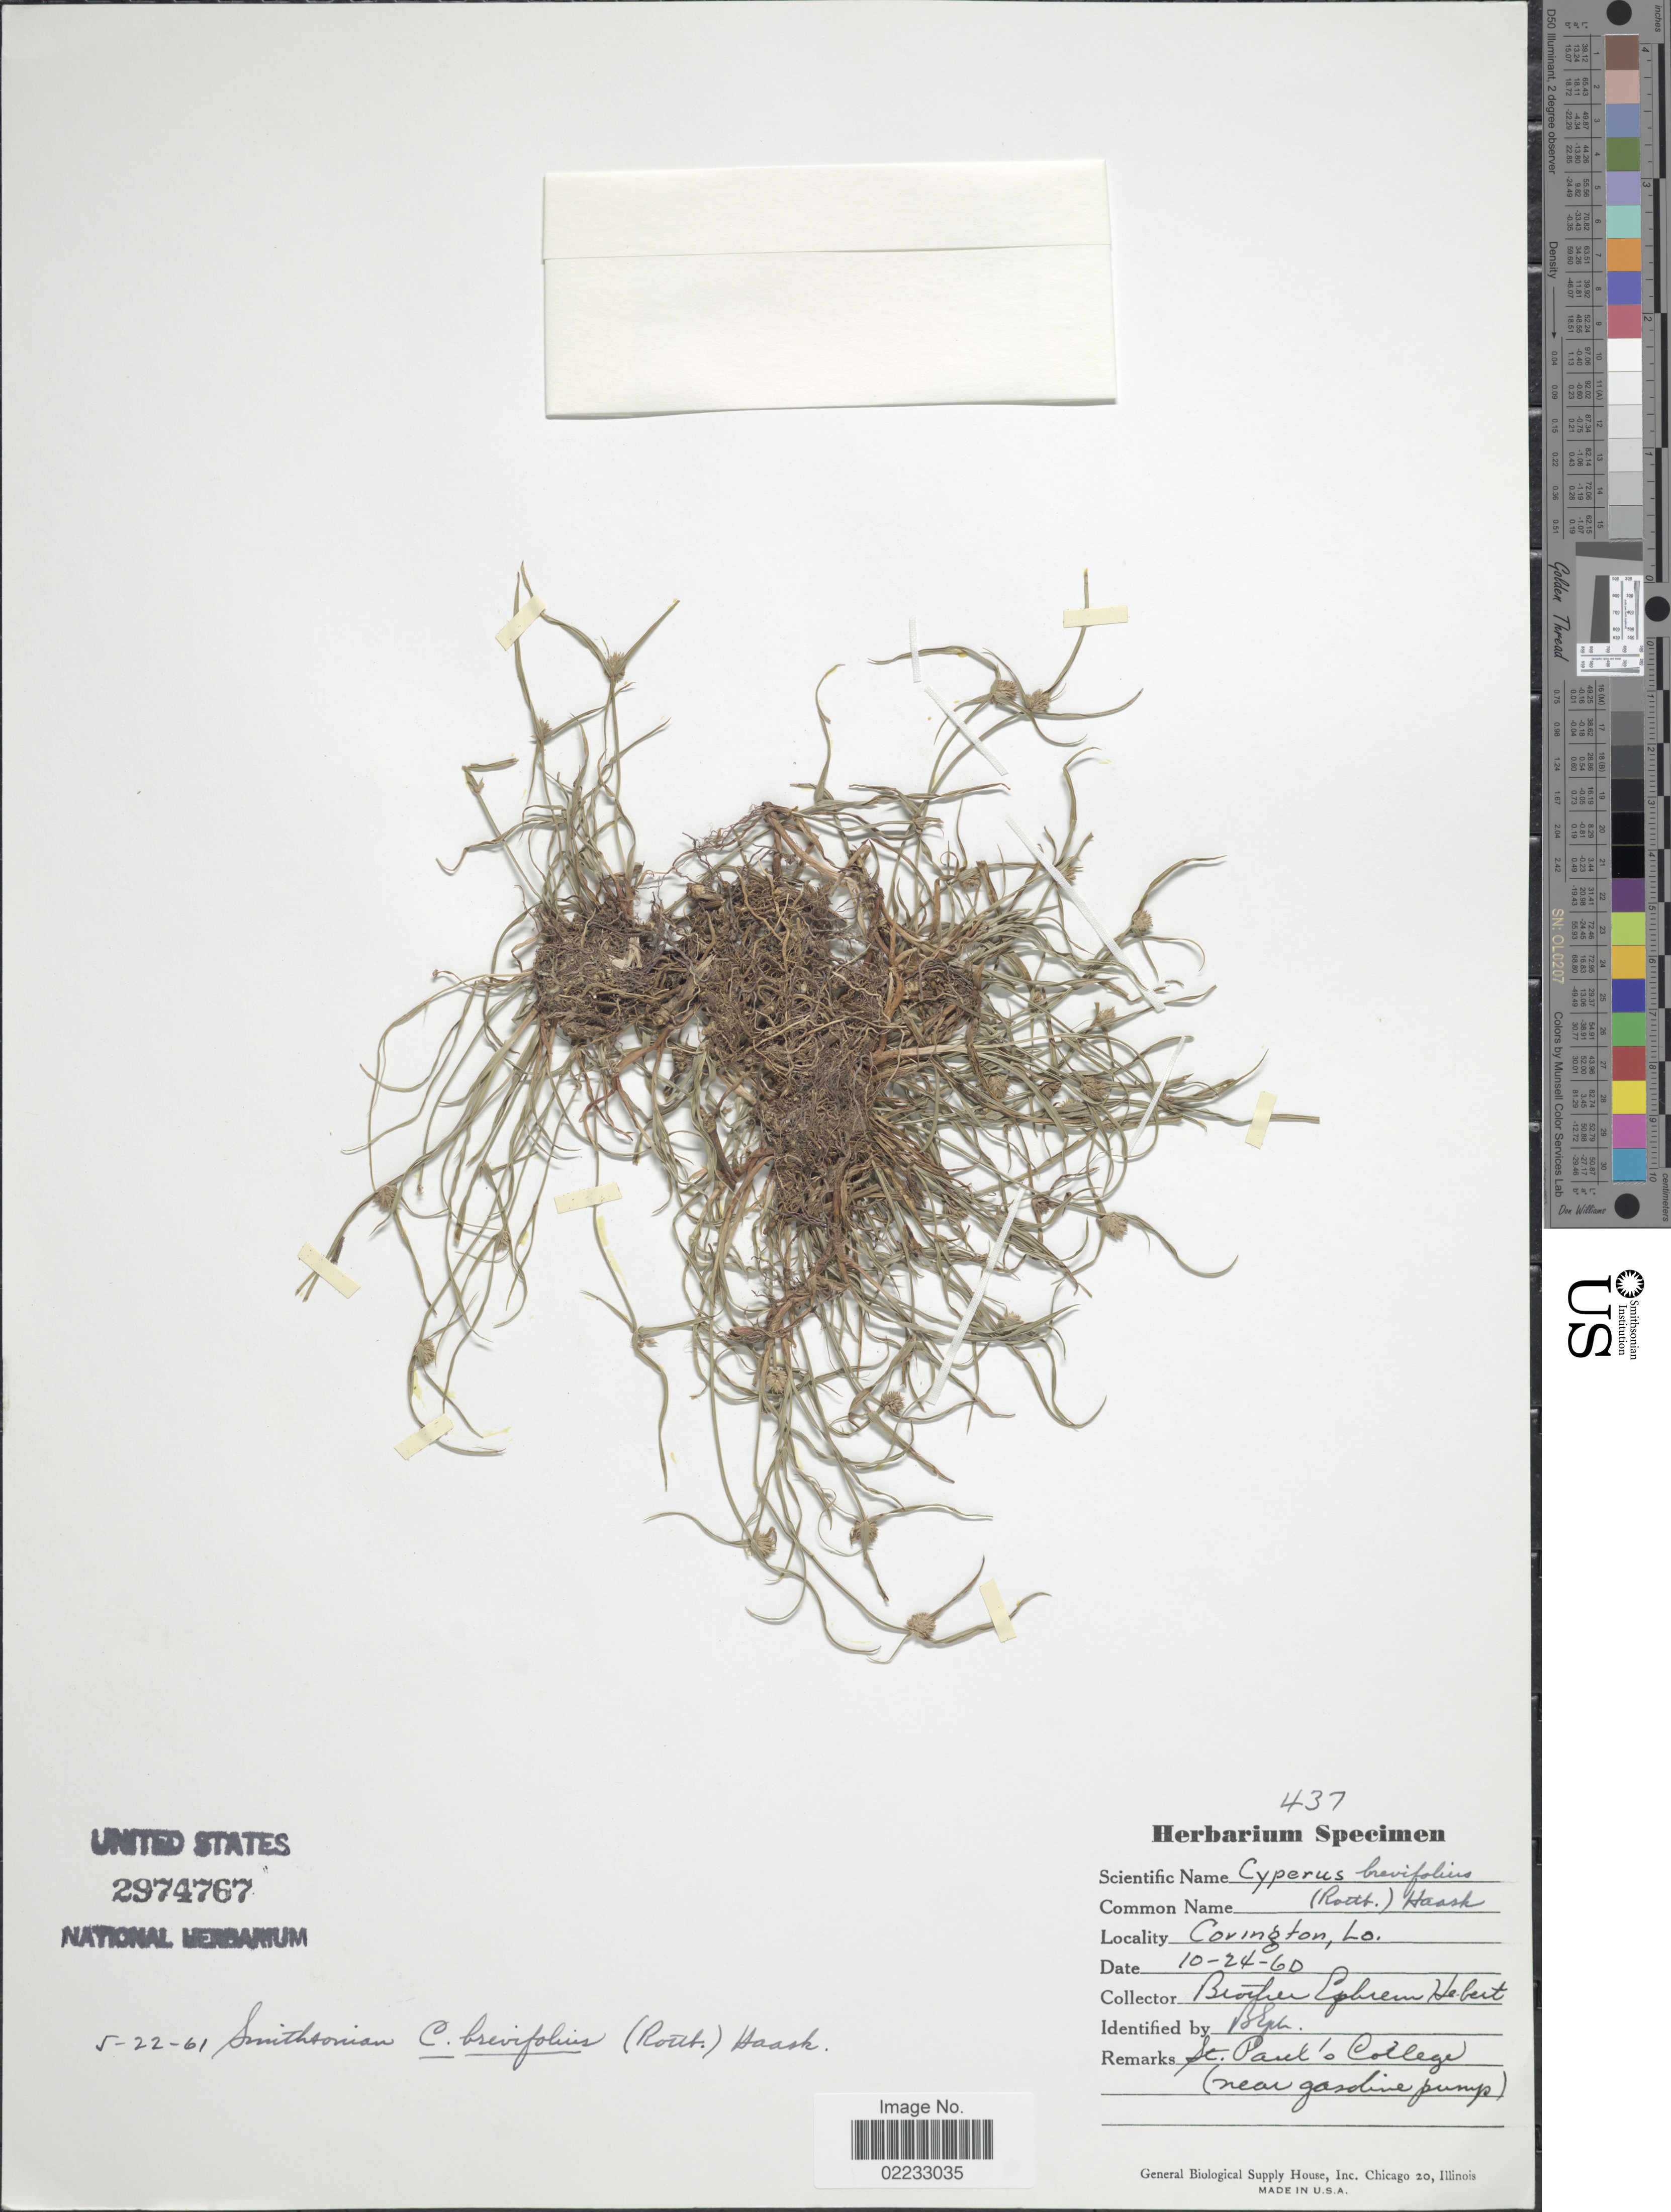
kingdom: Plantae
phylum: Tracheophyta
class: Liliopsida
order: Poales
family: Cyperaceae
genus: Cyperus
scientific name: Cyperus brevifolius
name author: (Rottb.) Hassk.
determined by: Strong, M. T., (US), Smithsonian Institution - National Museum of Natural History (UNITED STATES)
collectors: E. Hebert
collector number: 437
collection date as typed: Transcribed d/m/y: 24/10/60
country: United States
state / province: Louisiana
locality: Covington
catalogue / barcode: US 2974767